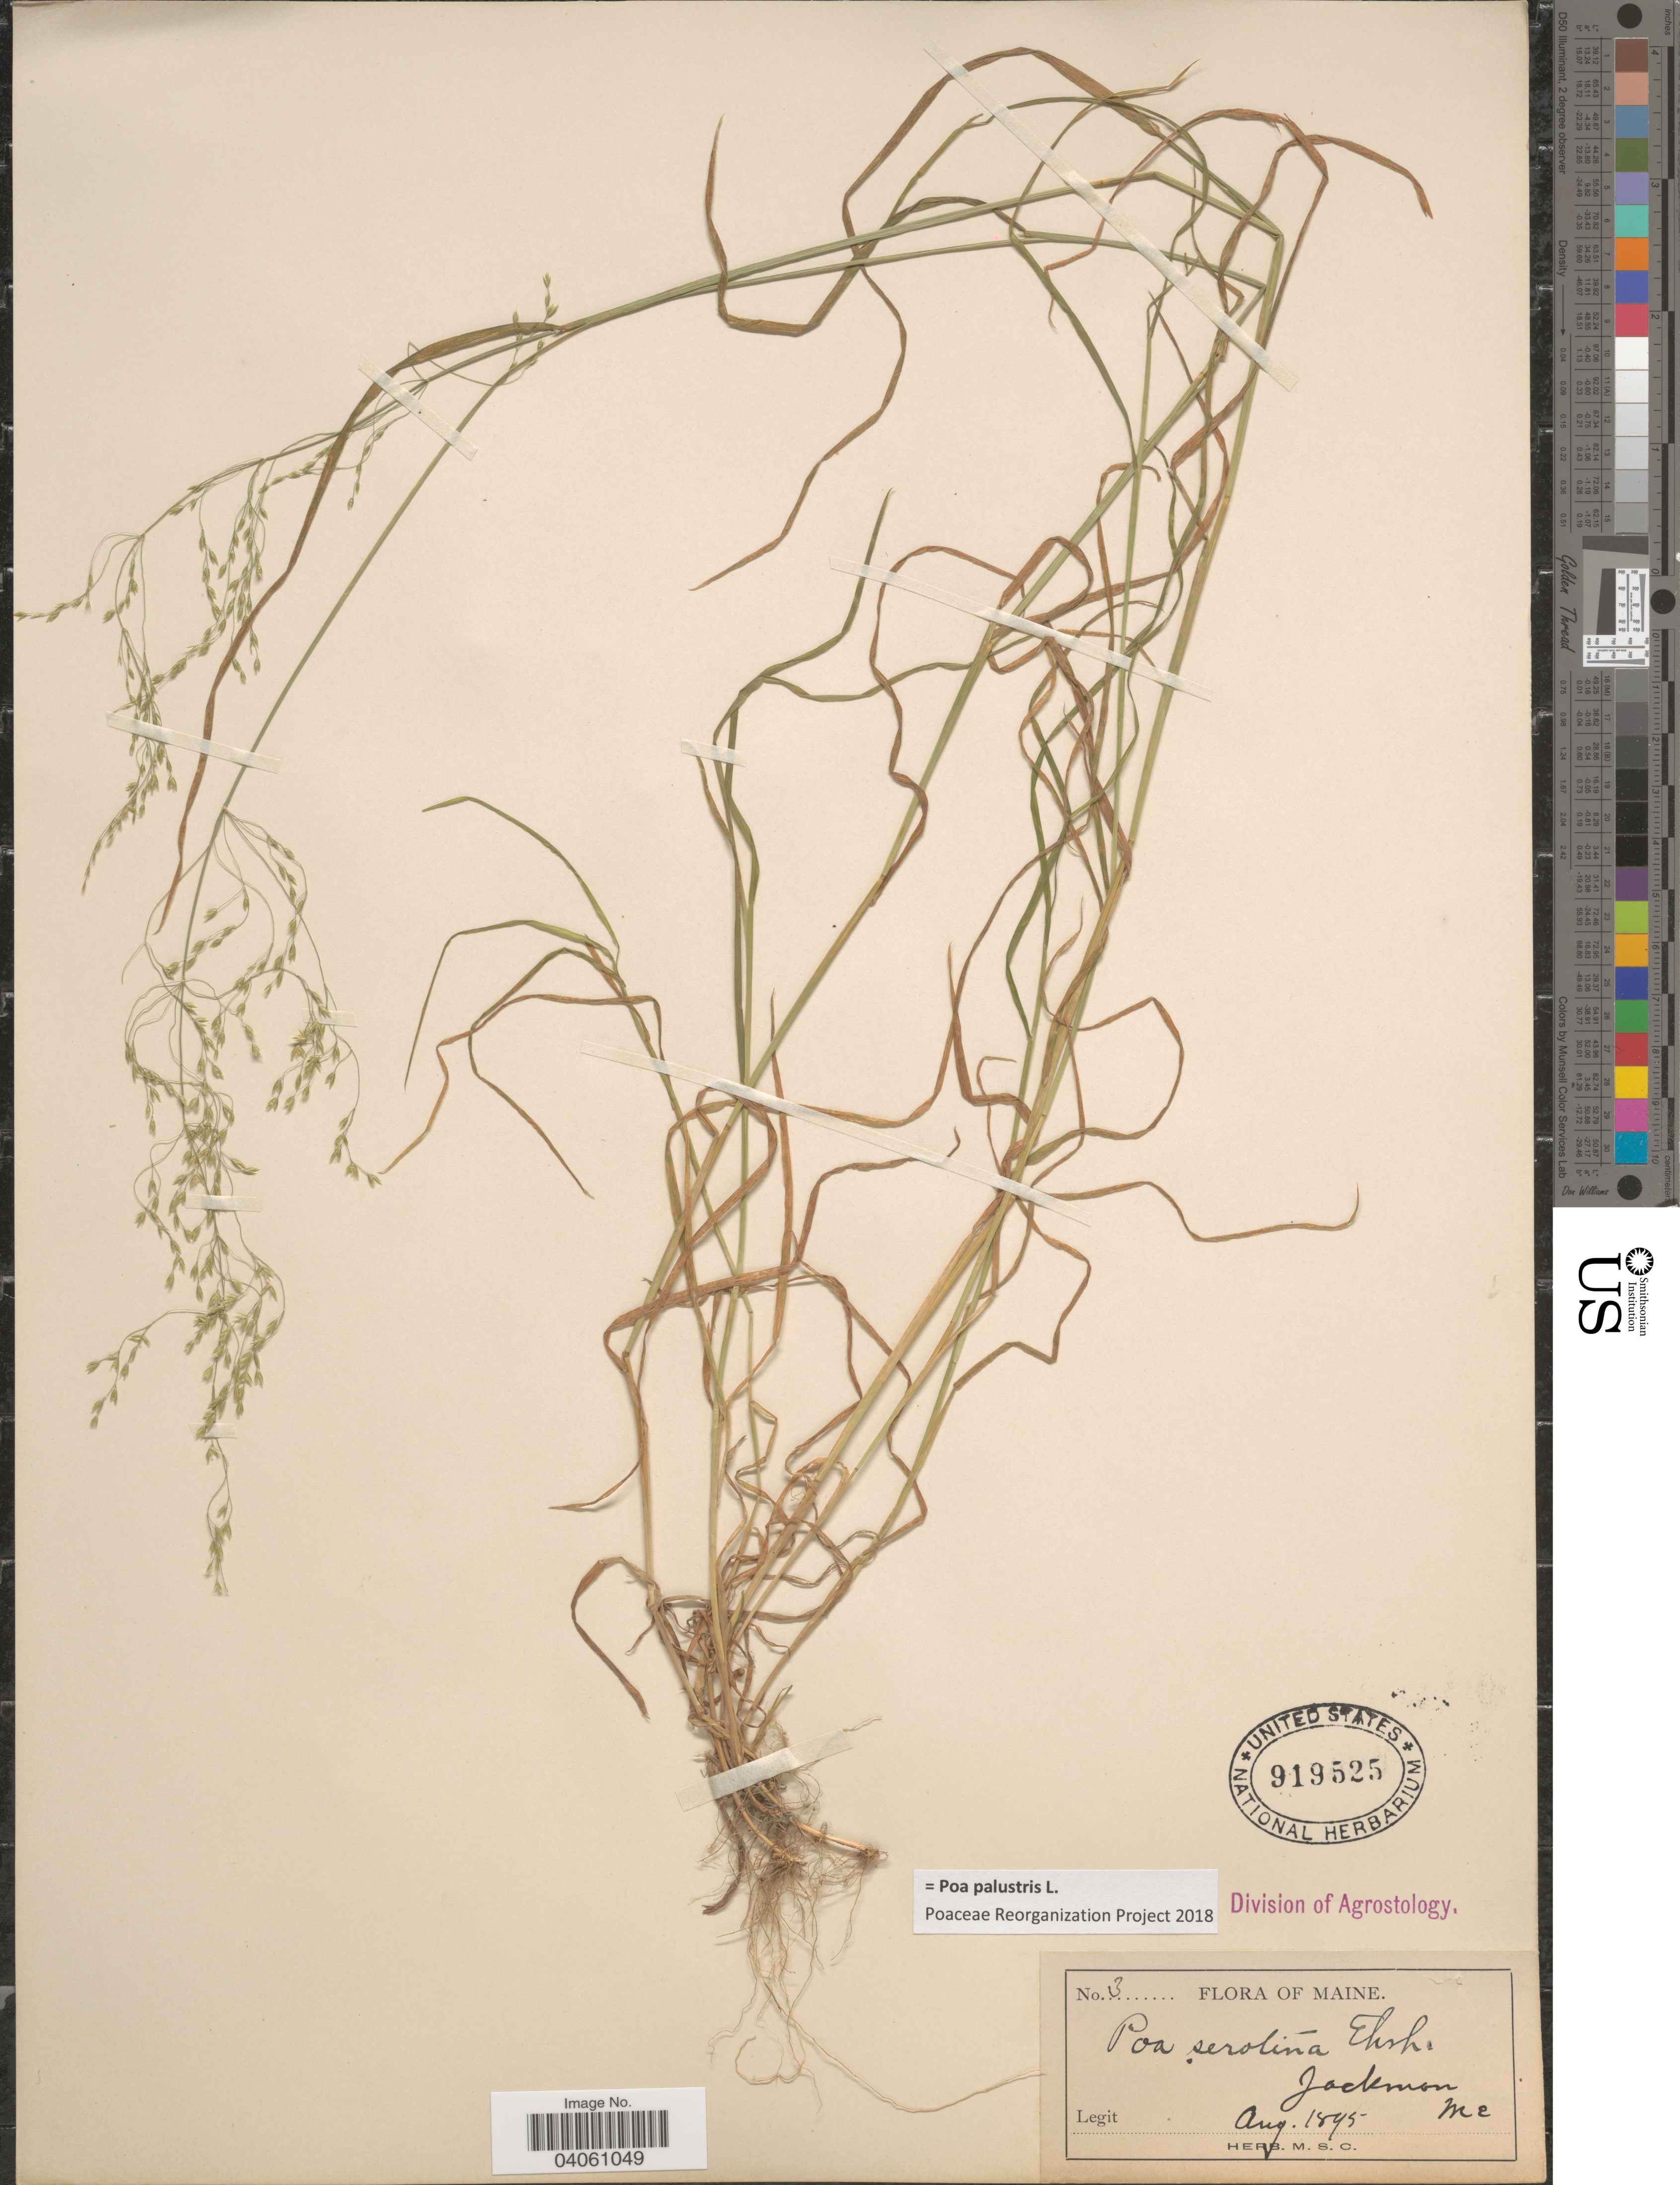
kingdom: Plantae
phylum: Tracheophyta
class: Liliopsida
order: Poales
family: Poaceae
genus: Poa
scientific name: Poa palustris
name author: L.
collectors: Ex Herb. M. S. C.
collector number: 3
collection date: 1895-08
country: United States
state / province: Maine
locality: Jackman.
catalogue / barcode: US 919525